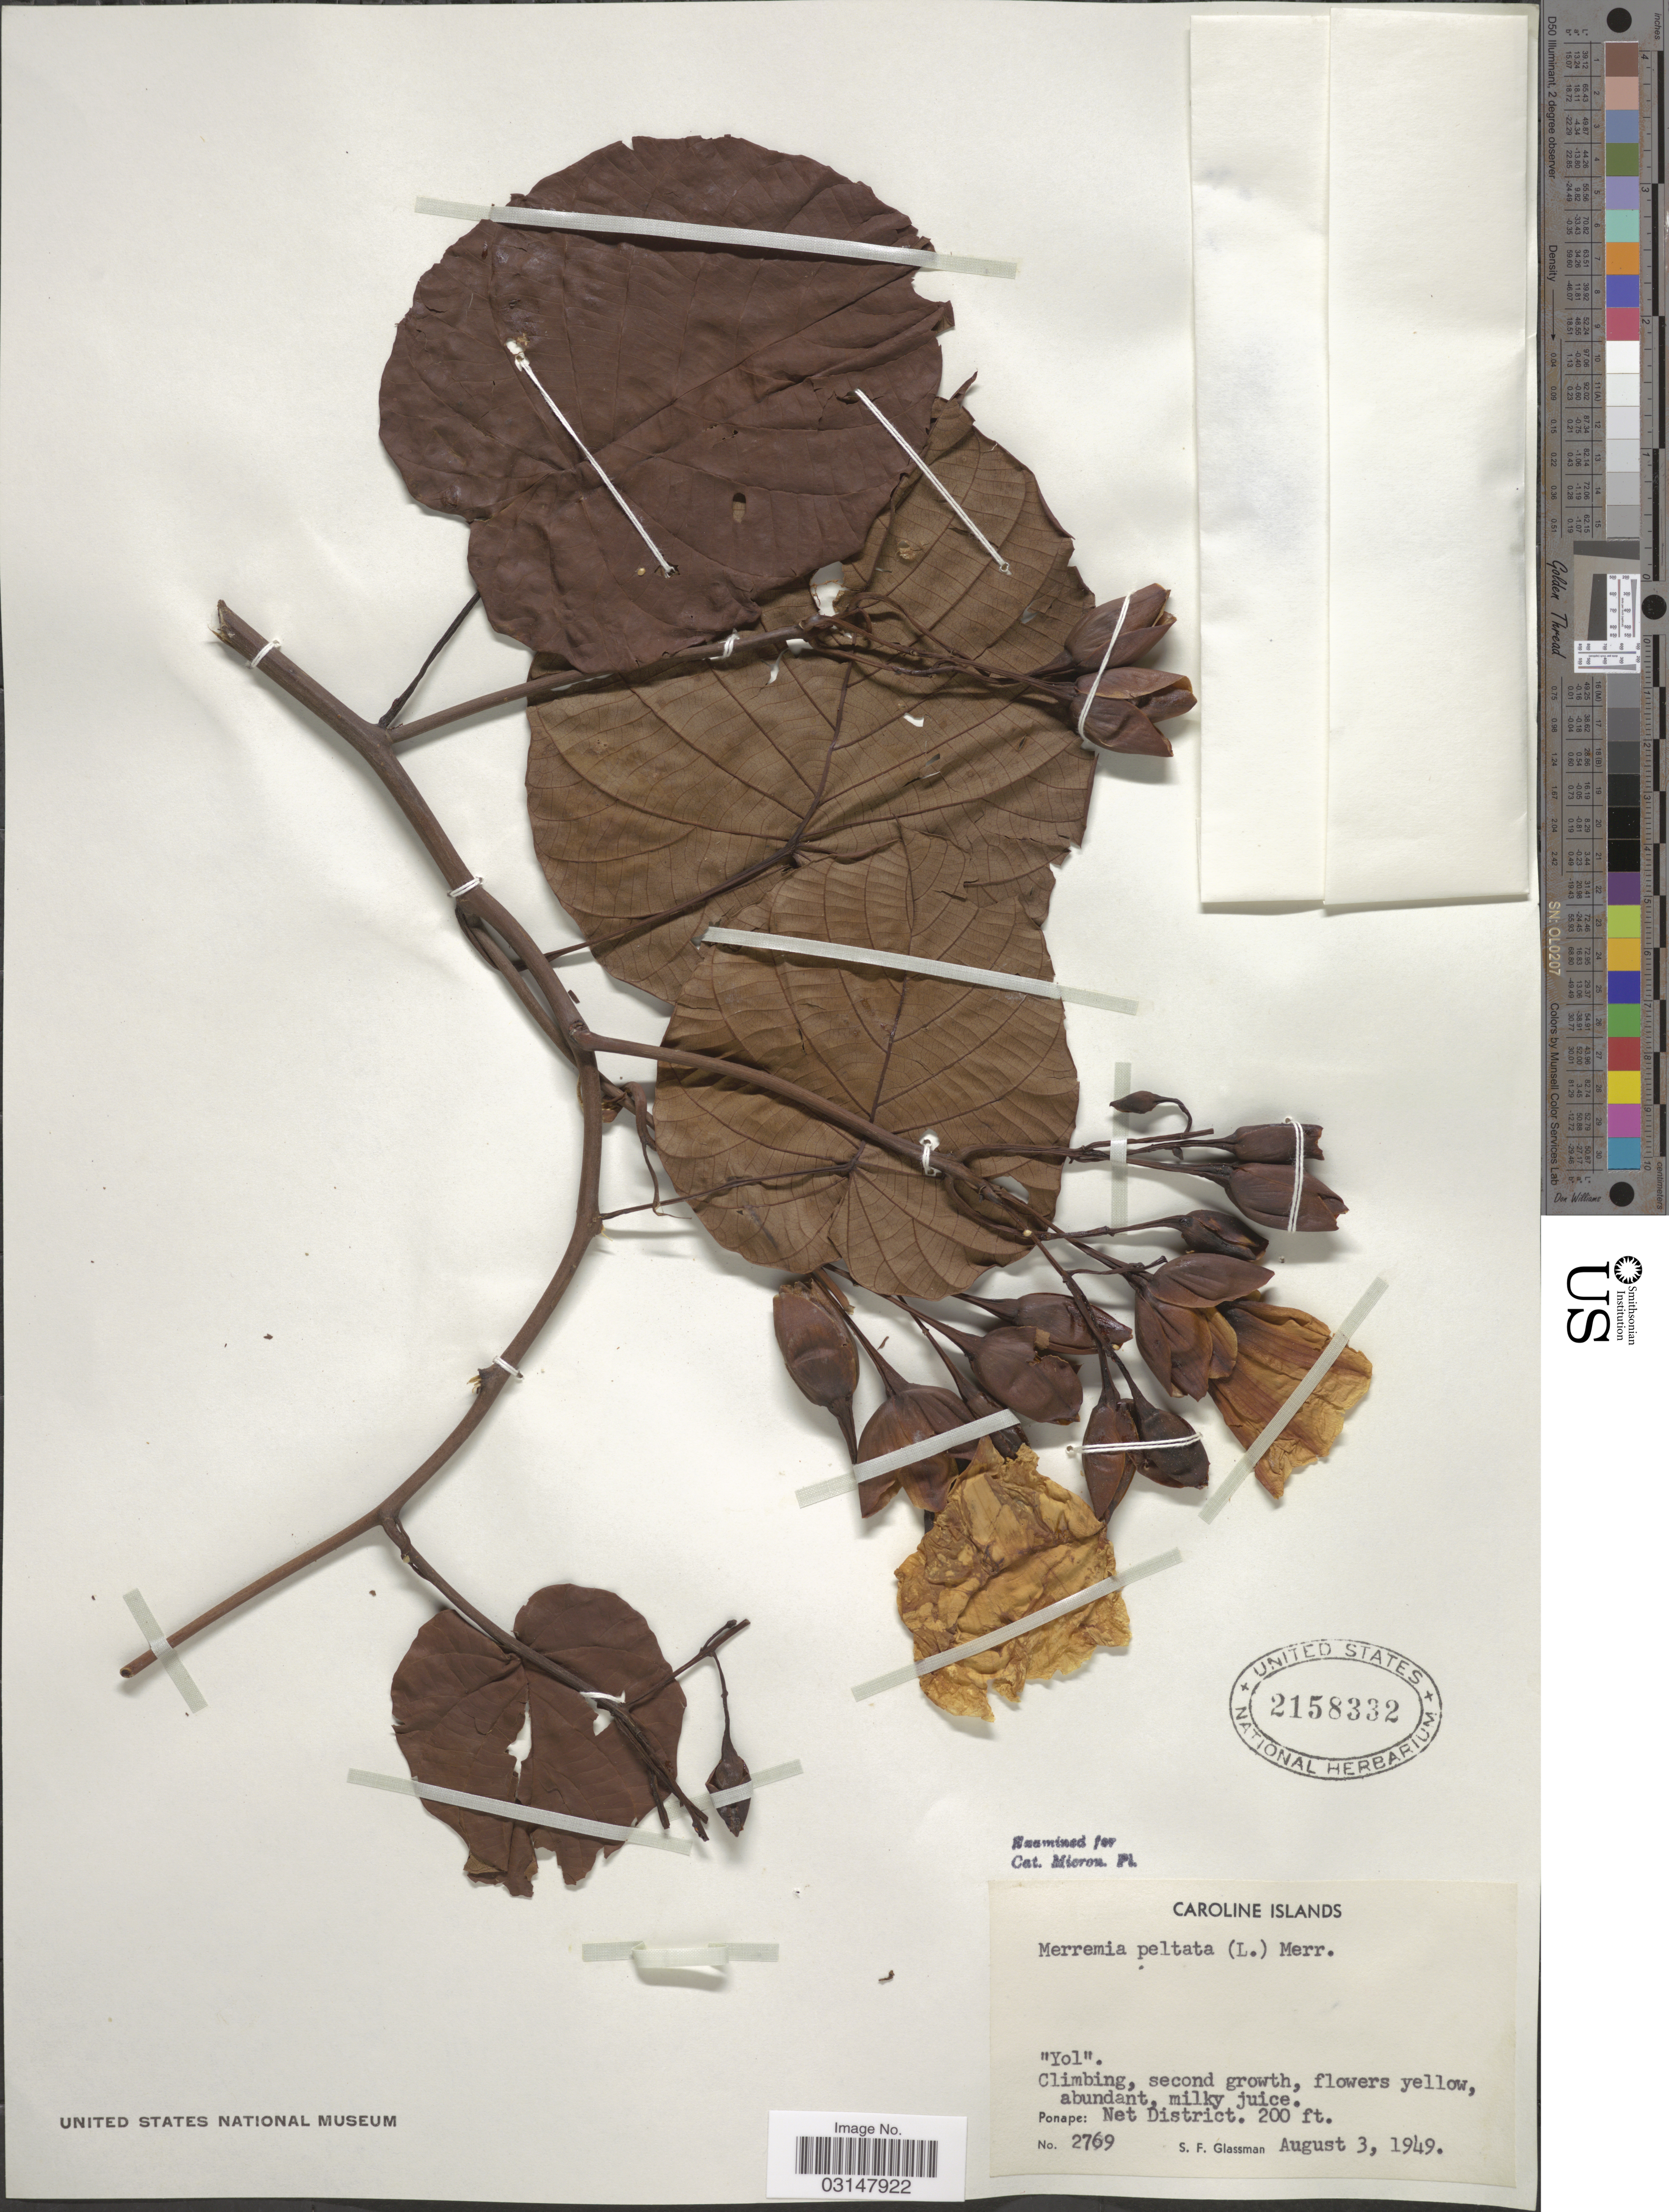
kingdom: Plantae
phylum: Tracheophyta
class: Magnoliopsida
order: Solanales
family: Convolvulaceae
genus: Decalobanthus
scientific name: Decalobanthus peltatus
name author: (L.) A. R. Simões & Staples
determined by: Wagner, W. L., (BOT), Smithsonian Institution - National Museum of Natural History (UNITED STATES)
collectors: S. F. Glassman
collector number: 2769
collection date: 1949-08-03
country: Micronesia, Federated States of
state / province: Pohnpei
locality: Caroline Islands. Ponape: Net District.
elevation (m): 61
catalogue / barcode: US 2158332